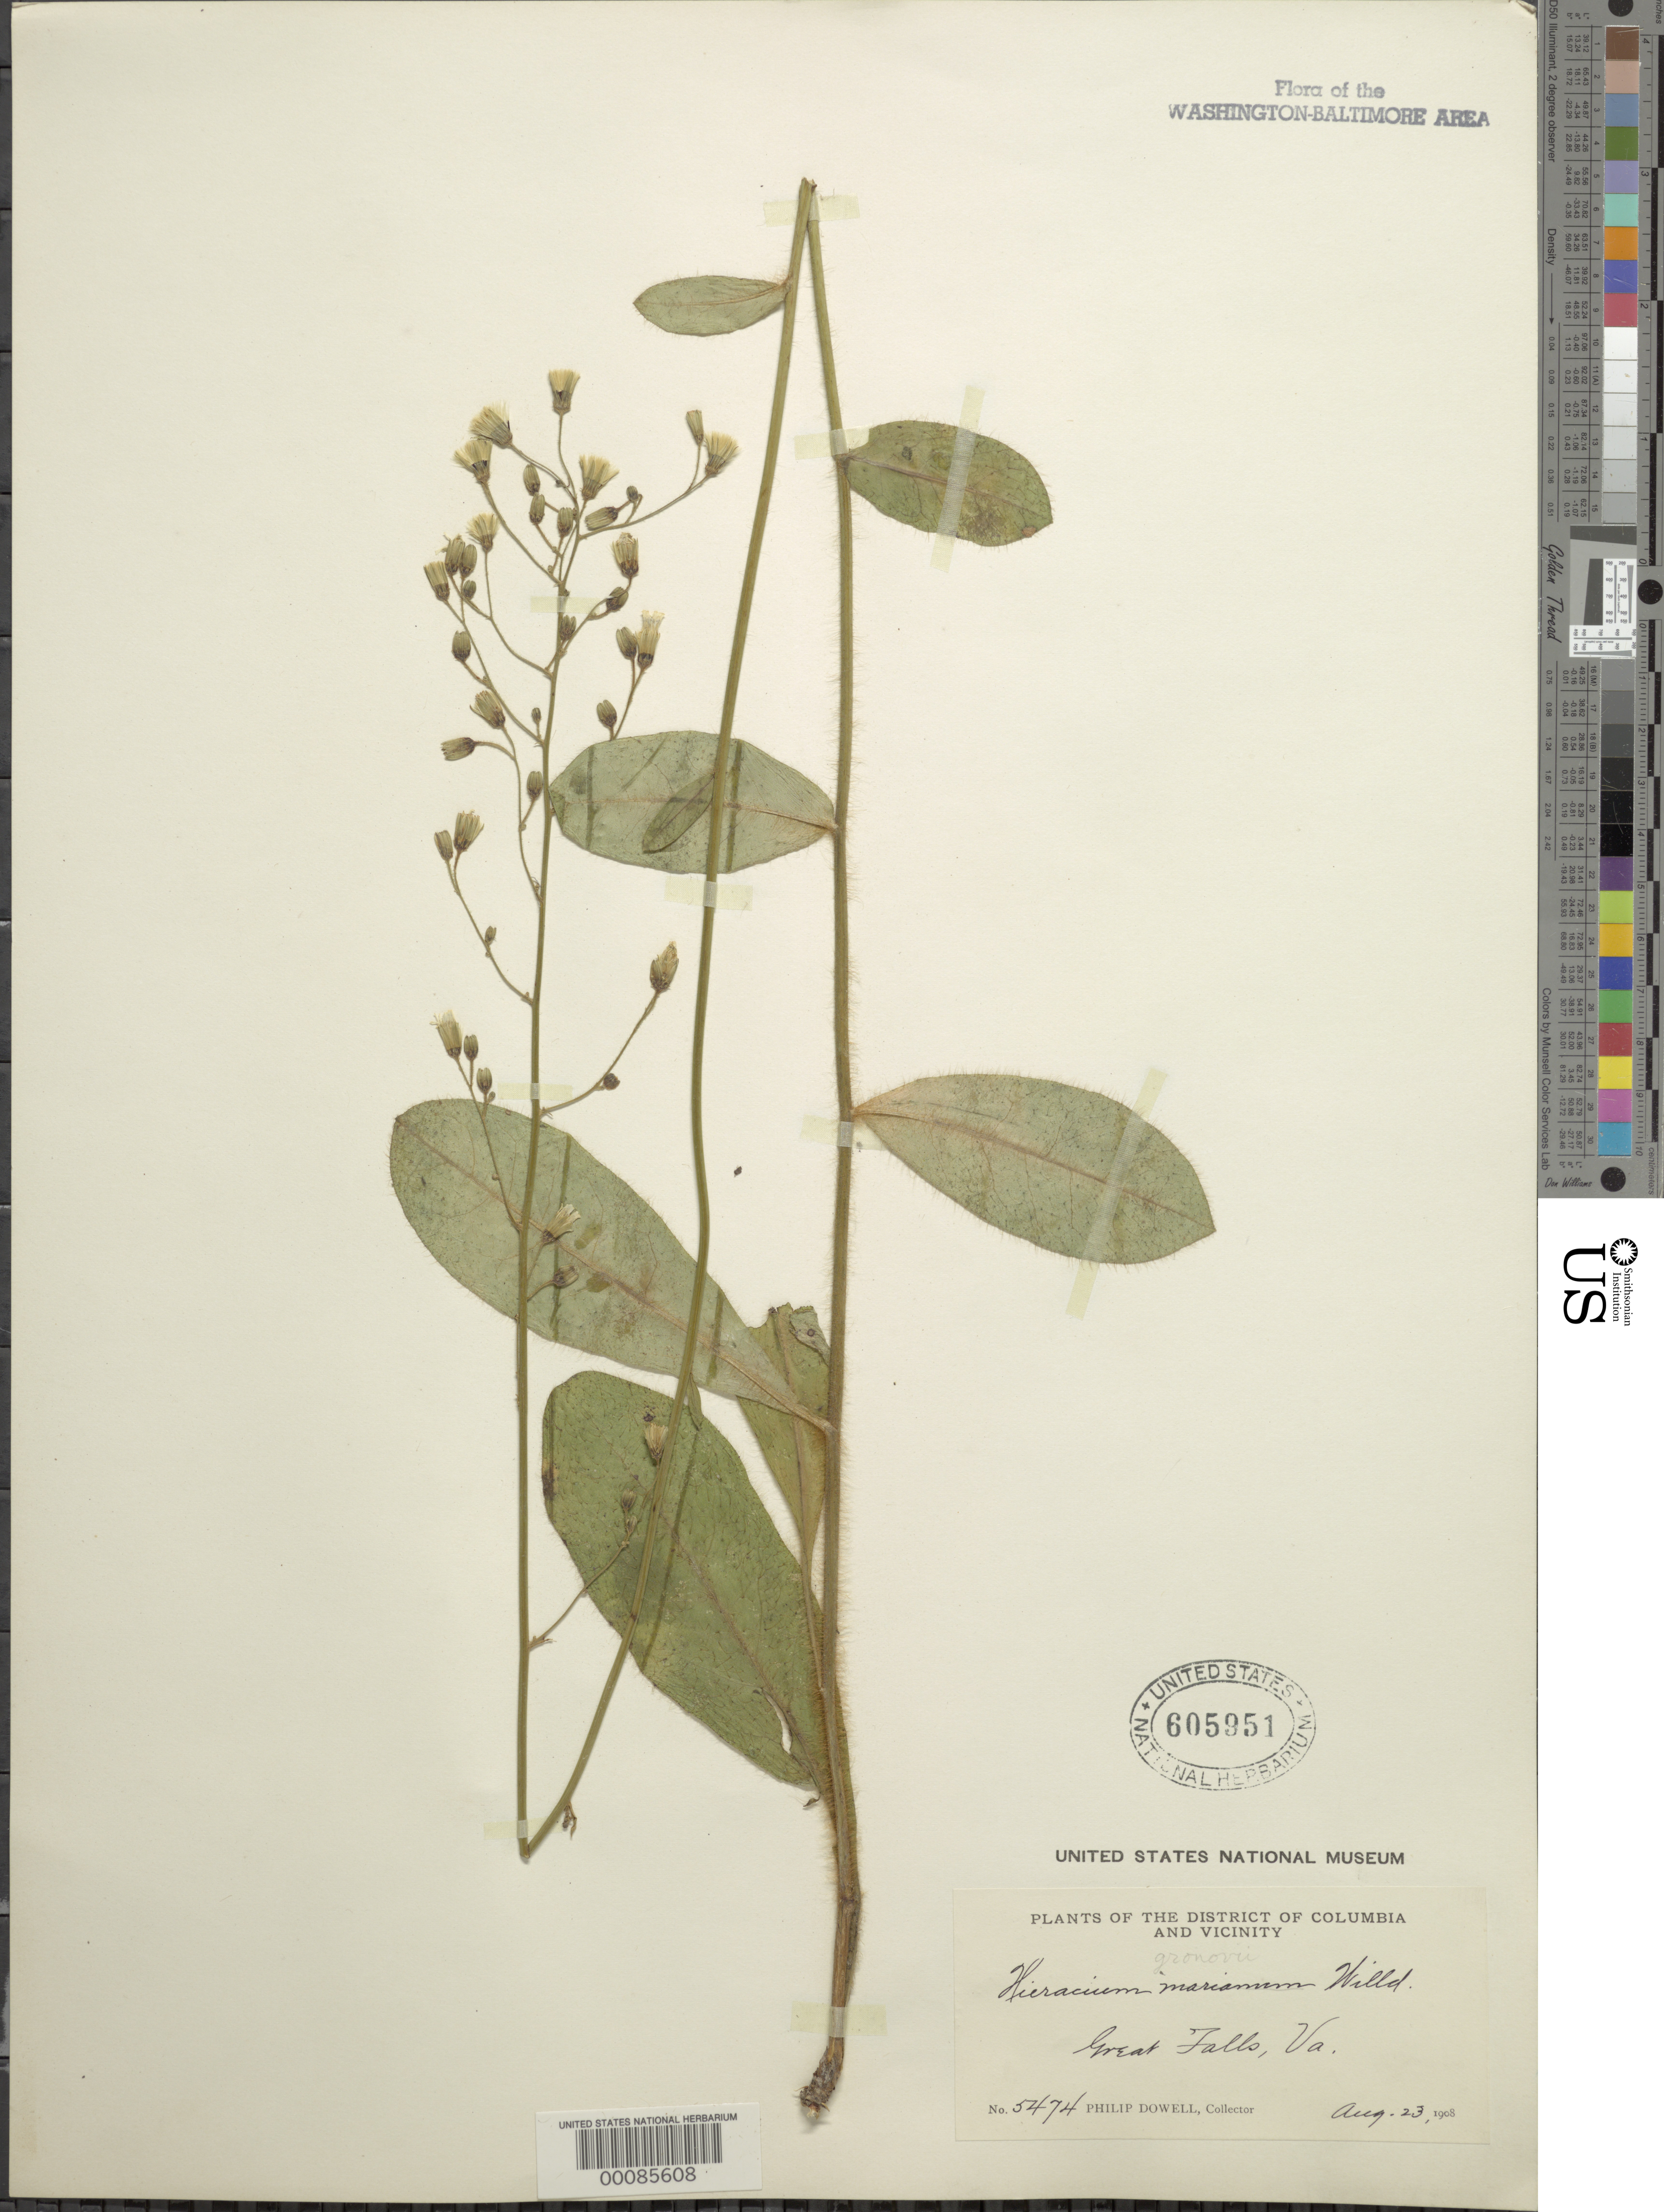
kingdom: Plantae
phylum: Tracheophyta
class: Magnoliopsida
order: Asterales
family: Asteraceae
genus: Hieracium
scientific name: Hieracium gronovii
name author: L.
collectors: P. Dowell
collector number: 5474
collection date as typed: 23 Aug 1908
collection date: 1908-08-23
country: United States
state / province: Virginia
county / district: Fairfax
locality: Great Falls C. & O. Canal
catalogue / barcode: US 605951